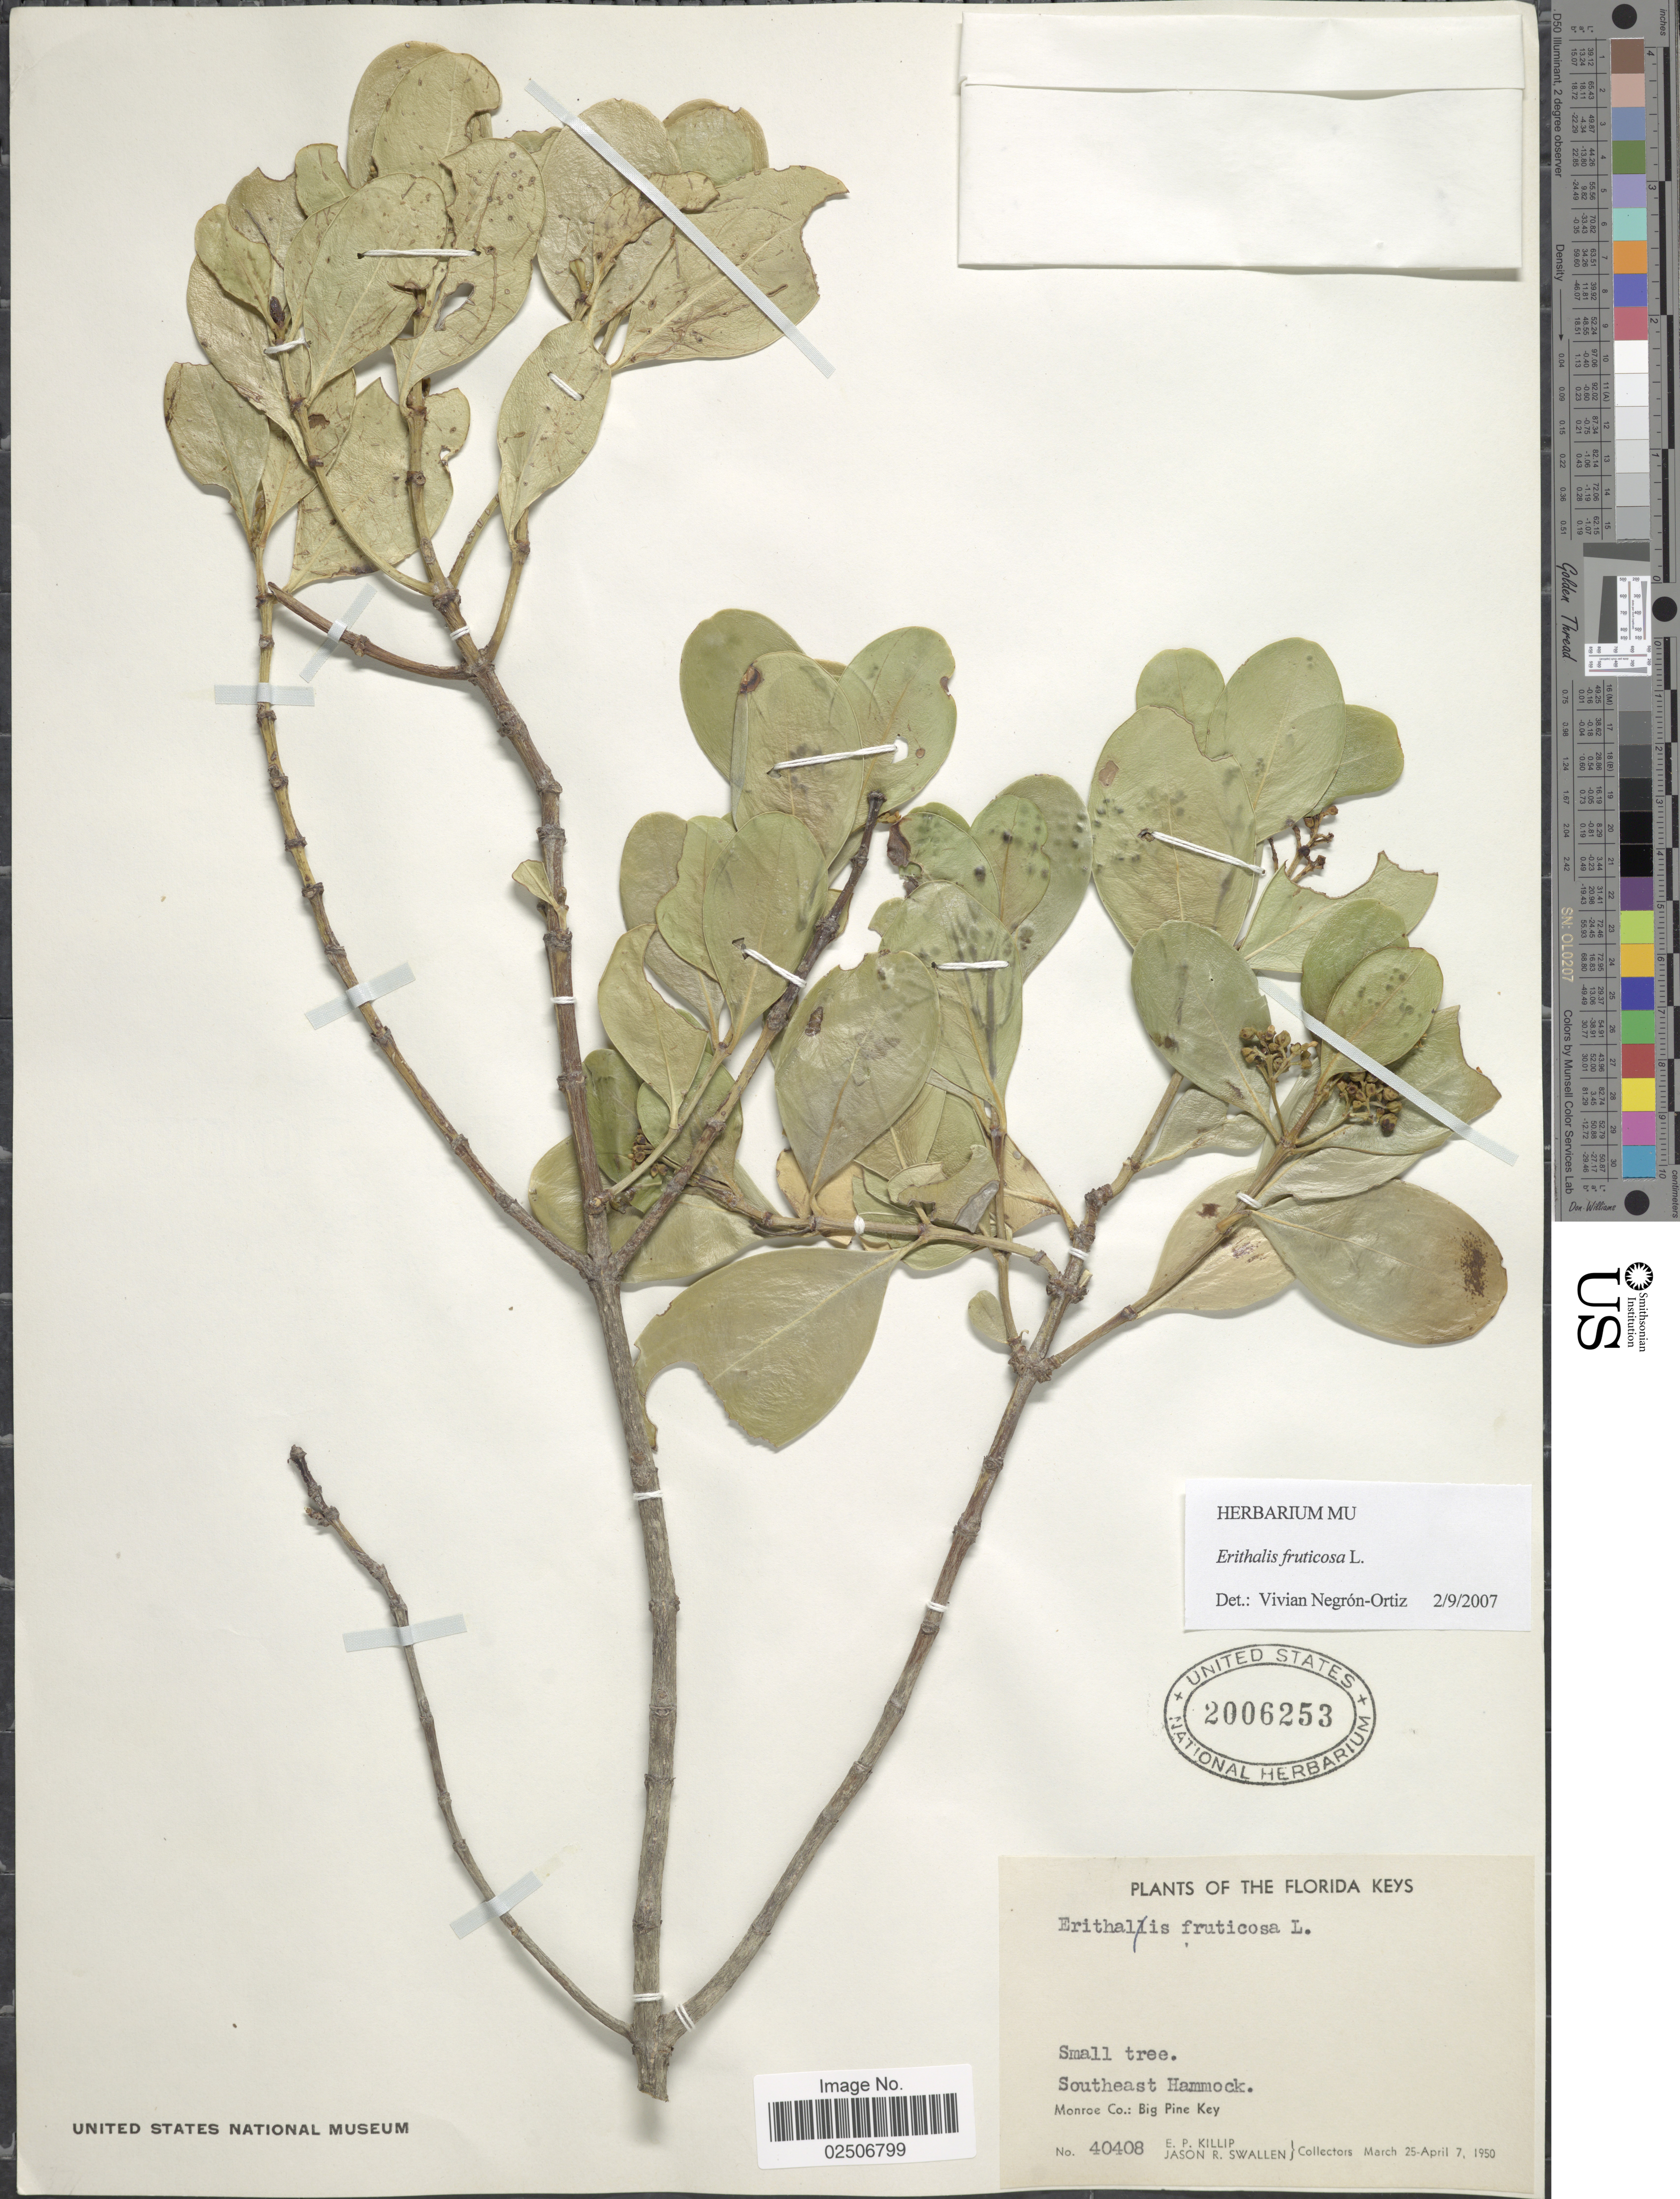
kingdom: Plantae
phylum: Tracheophyta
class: Magnoliopsida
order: Gentianales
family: Rubiaceae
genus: Erithalis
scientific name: Erithalis fruticosa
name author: L.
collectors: E. P. Killip & J. R. Swallen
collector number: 40408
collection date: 1950-03-25/1950-04-07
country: United States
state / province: Florida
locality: Florida Keys, Southeast Hammock, Monroe Co.: Big Pine Key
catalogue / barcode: US 2006253